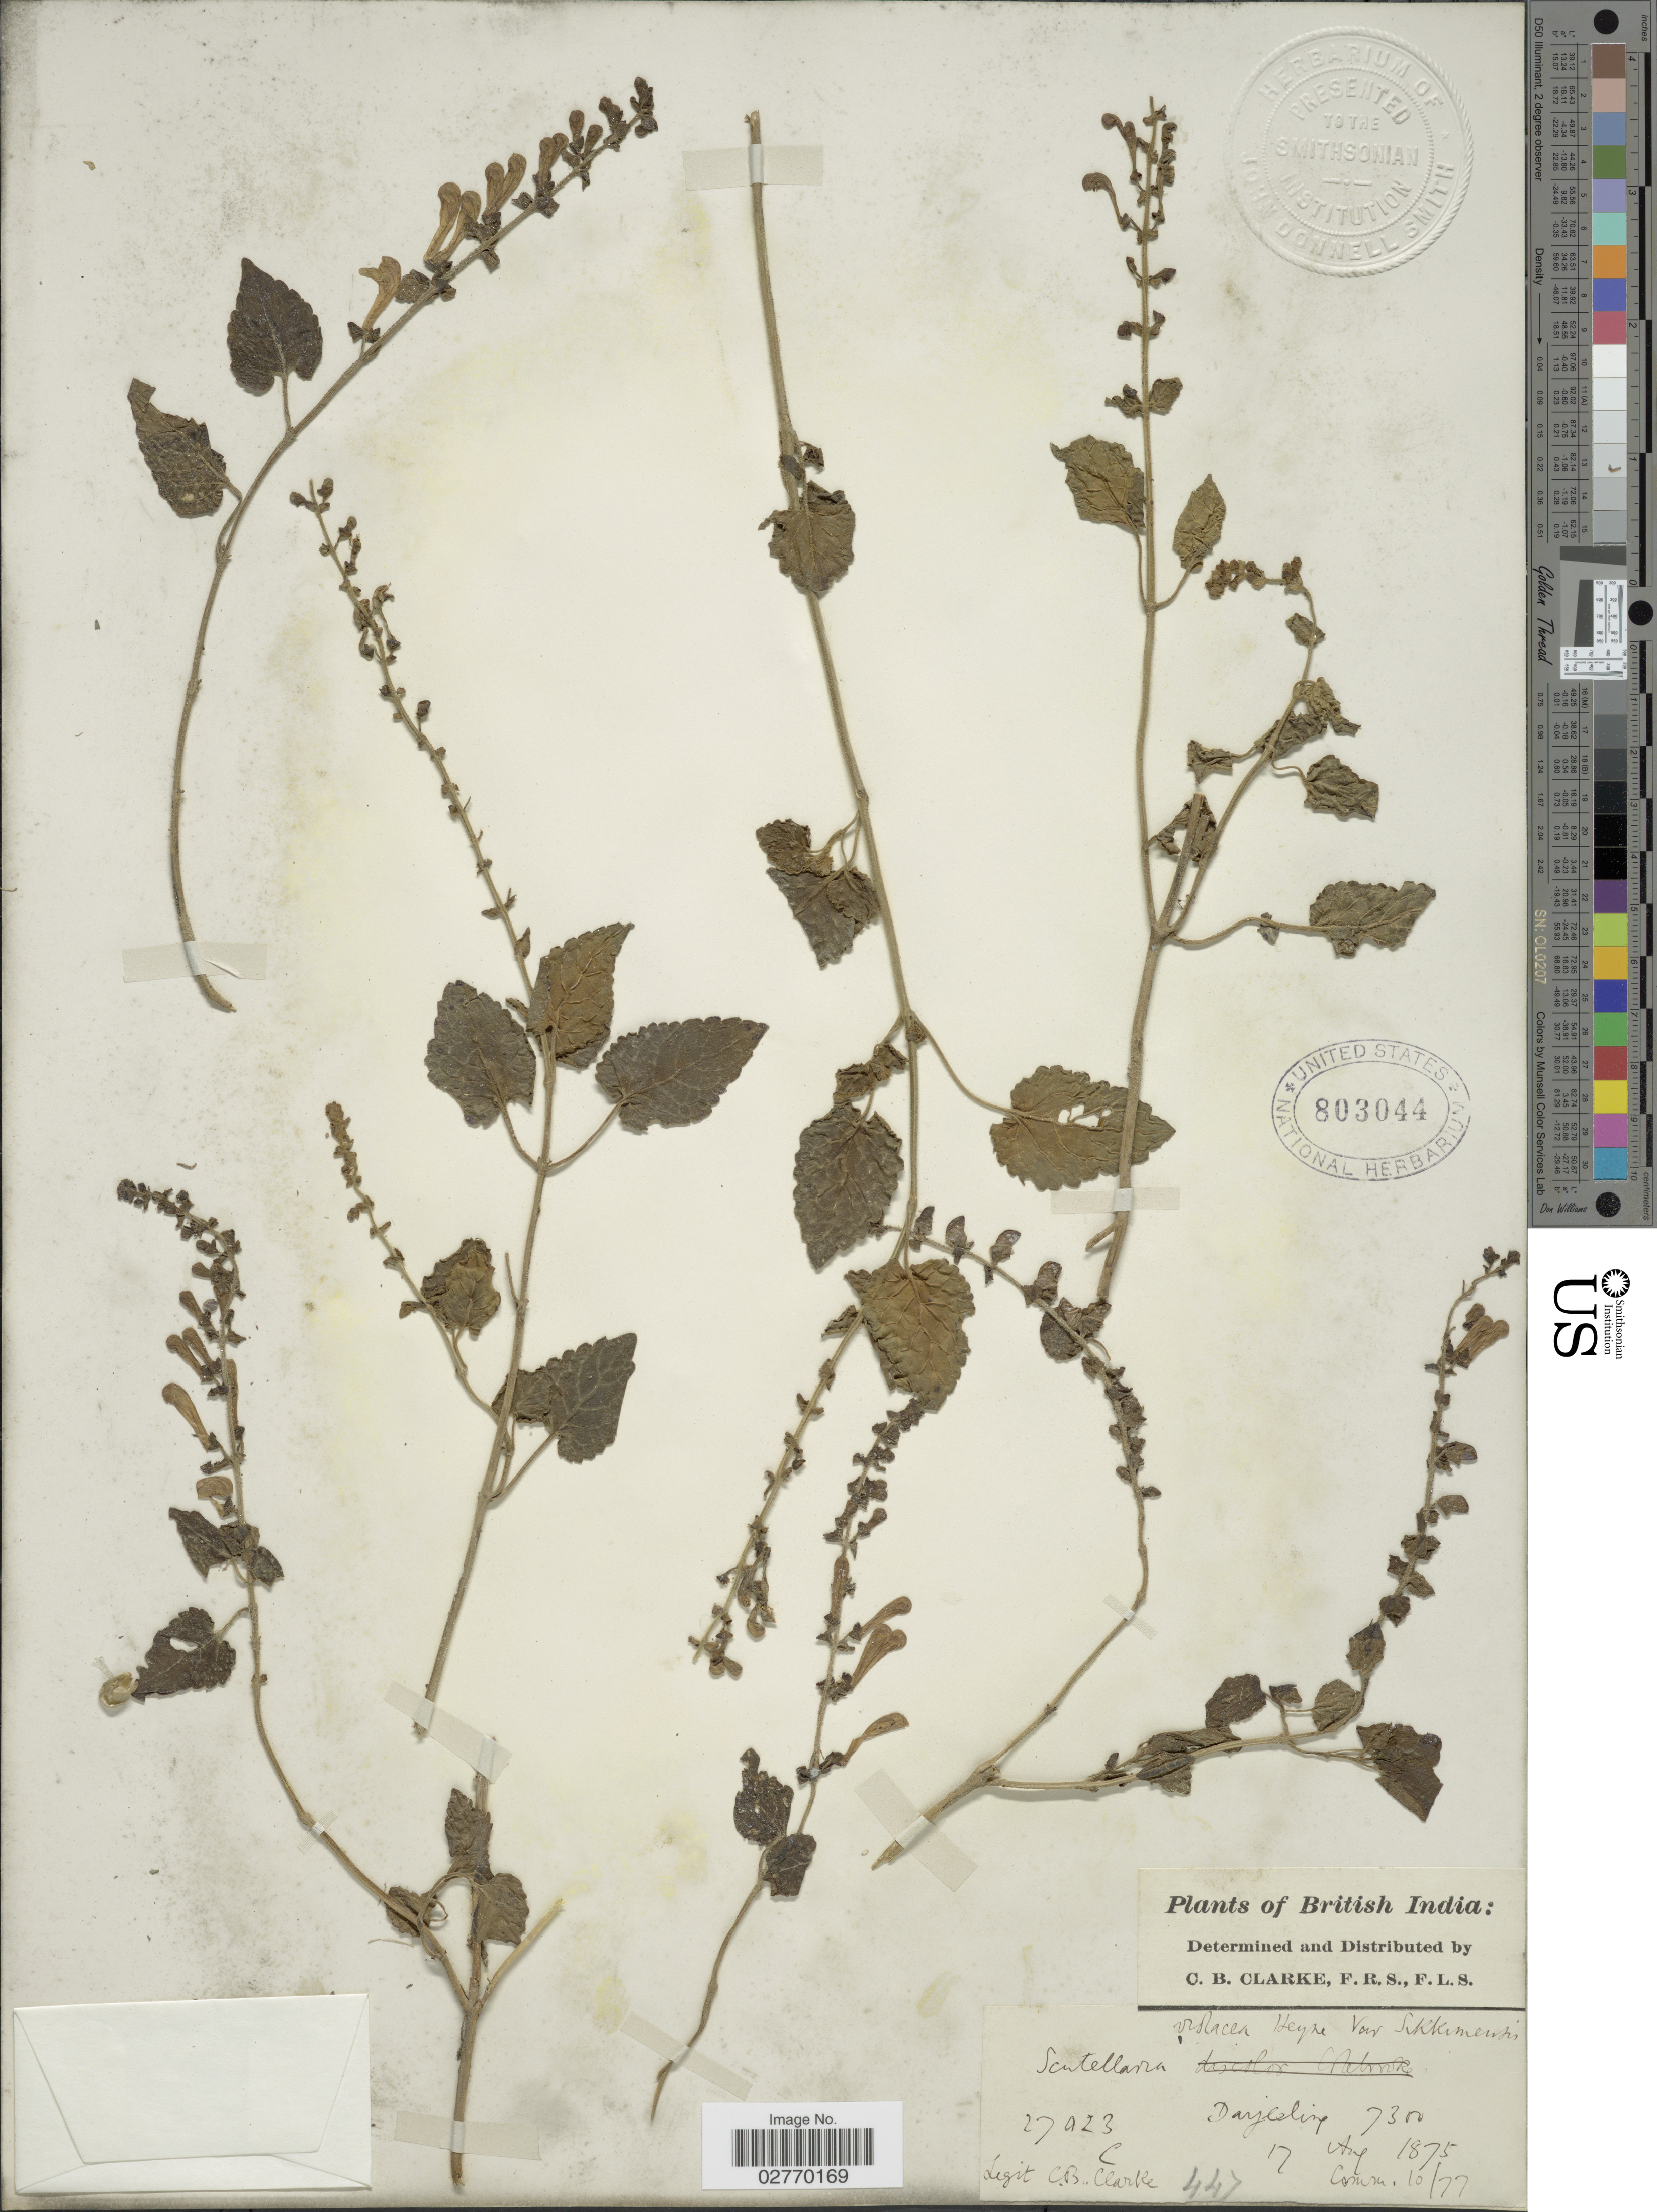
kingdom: Plantae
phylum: Tracheophyta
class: Magnoliopsida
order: Lamiales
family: Lamiaceae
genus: Scutellaria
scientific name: Scutellaria violacea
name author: B. Heyne ex Benth.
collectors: C. B. Clarke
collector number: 27023C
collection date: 1875-08-17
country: India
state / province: West Bengal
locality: British India, Darjeeling.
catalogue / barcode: US 803044